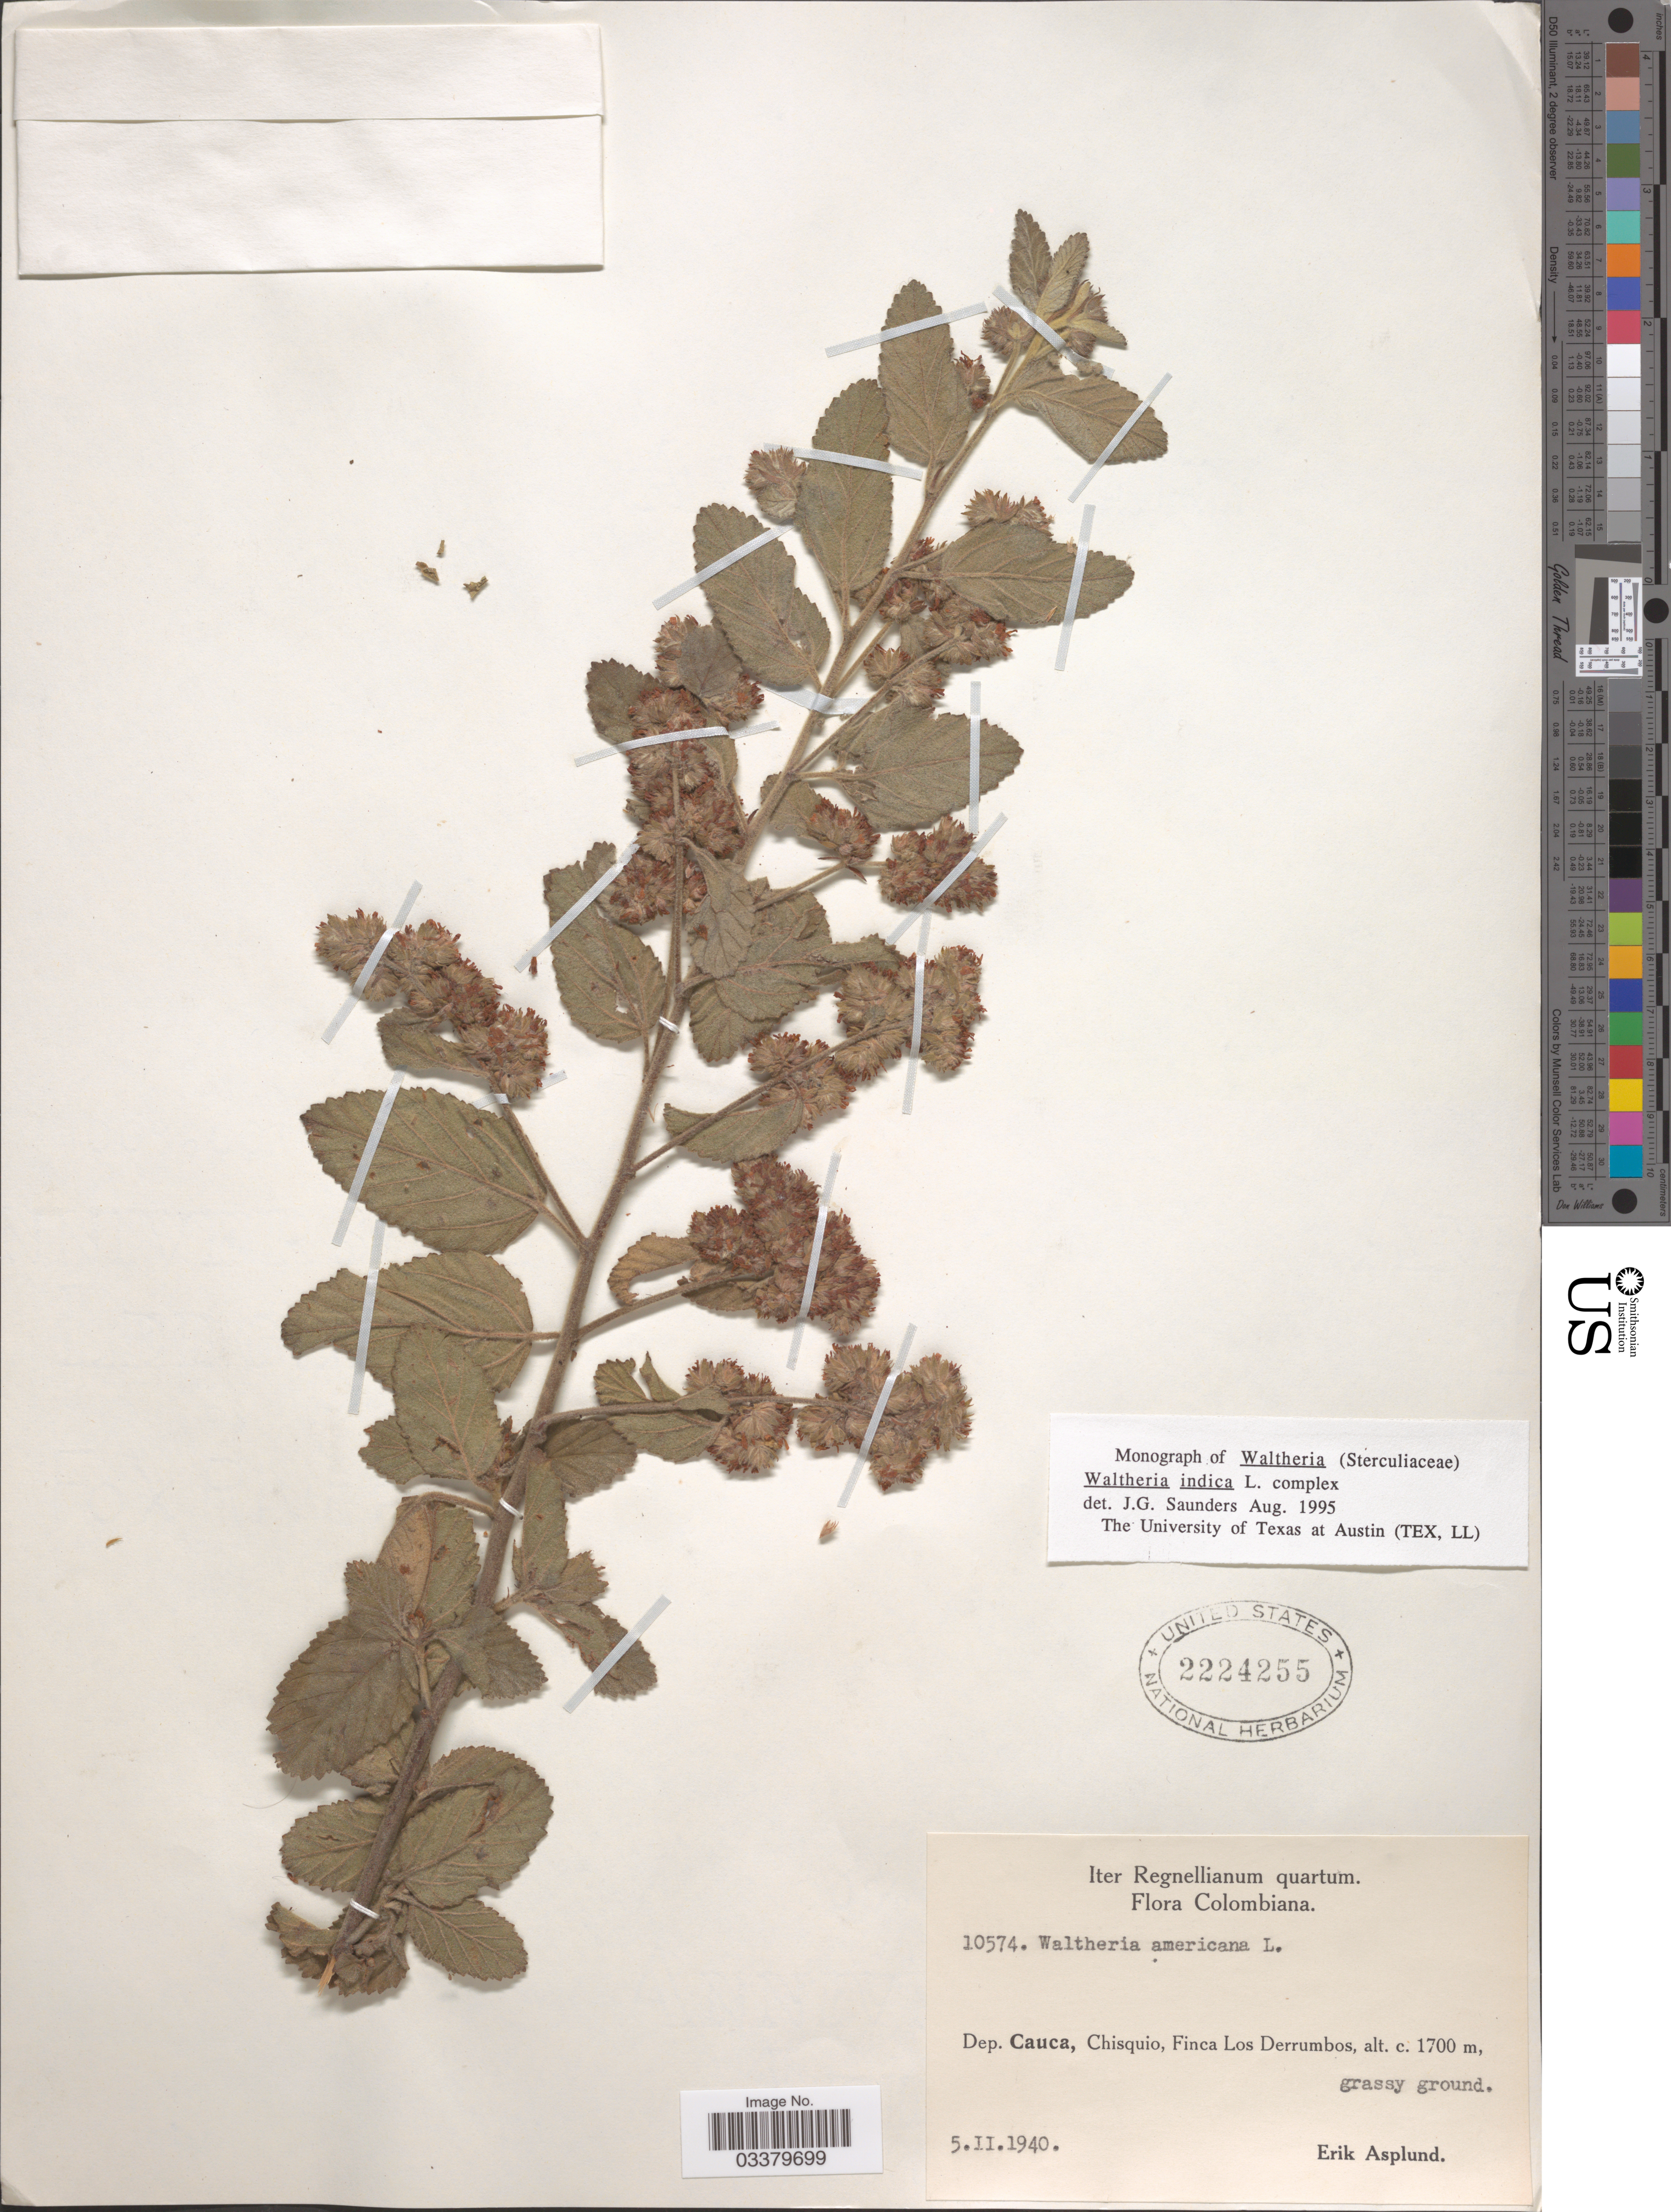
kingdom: Plantae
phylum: Tracheophyta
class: Magnoliopsida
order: Malvales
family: Malvaceae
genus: Waltheria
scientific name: Waltheria indica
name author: L.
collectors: E. Asplund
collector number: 10574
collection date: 1940-02-05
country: Colombia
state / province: Cauca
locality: Dep. Cauca, Chisquio, Finca Los Derrumbos.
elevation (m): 1700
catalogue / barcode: US 2224255